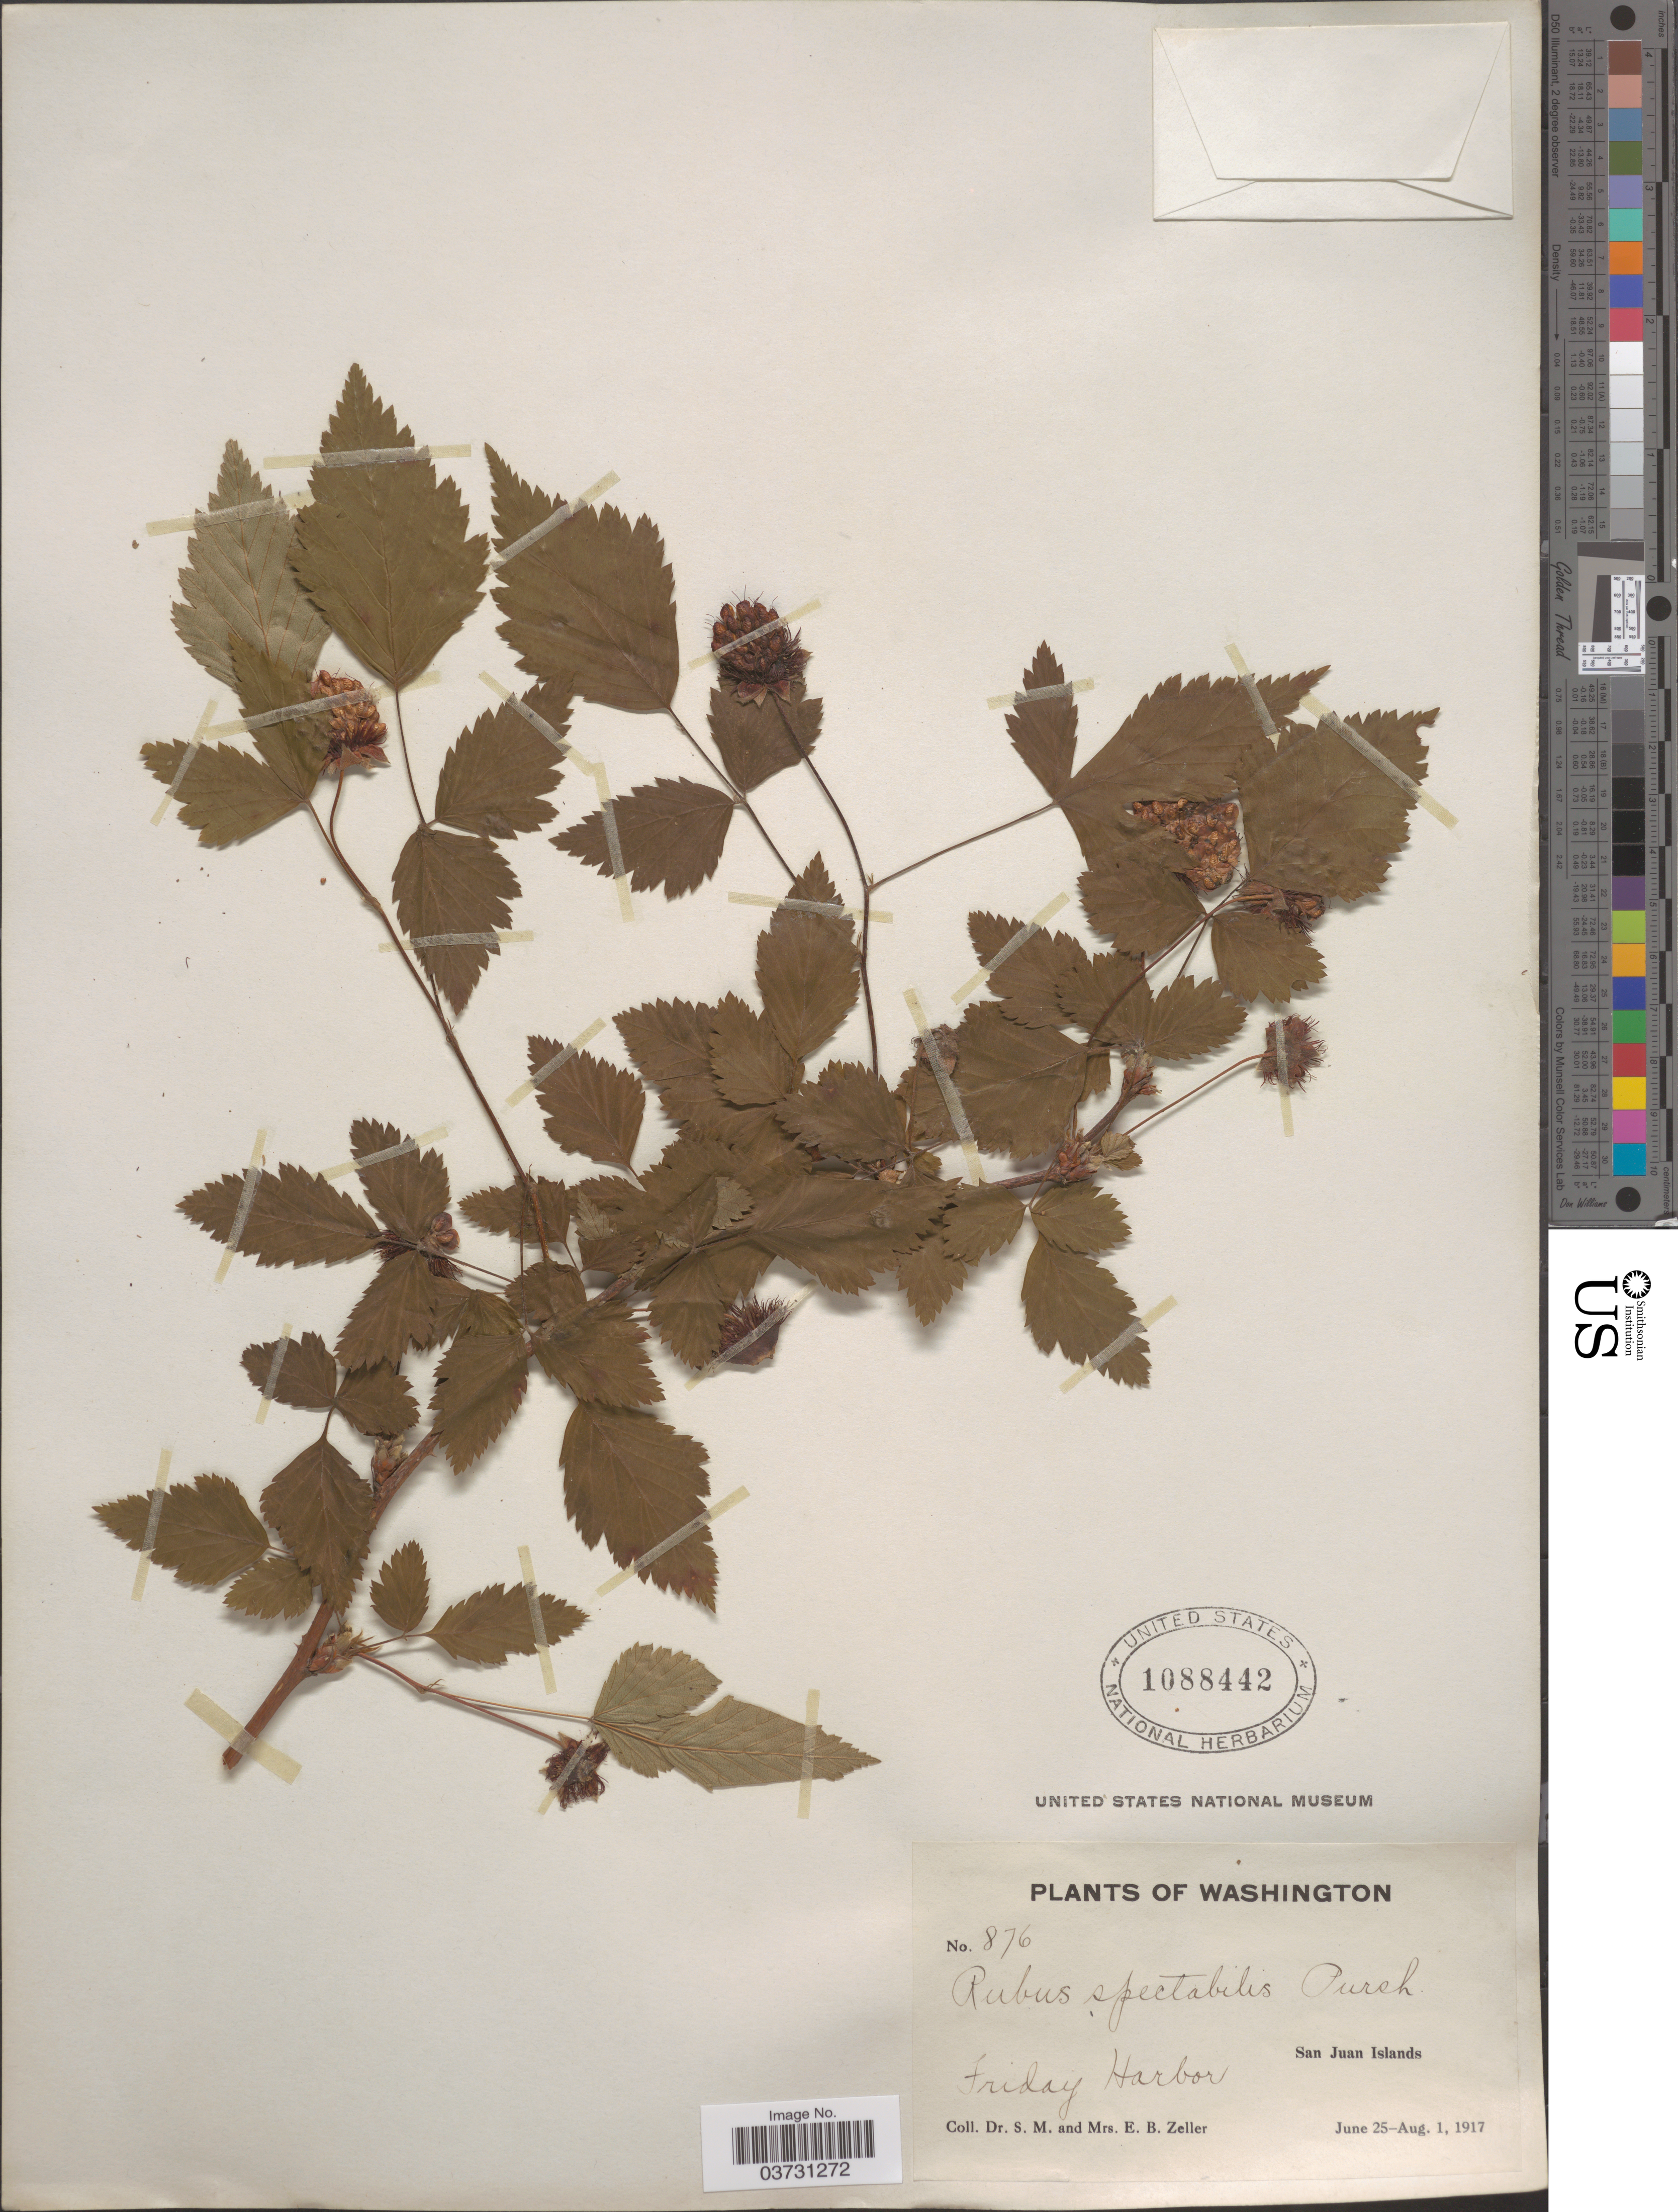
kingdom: Plantae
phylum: Tracheophyta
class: Magnoliopsida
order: Rosales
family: Rosaceae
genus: Rubus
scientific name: Rubus spectabilis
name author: Pursh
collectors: S. Zeller & E. Zeller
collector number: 876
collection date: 1917-06-25/1917-08-01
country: United States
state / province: Washington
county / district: San Juan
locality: Friday Harbor, San Juan Islands.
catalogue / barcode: US 1088442